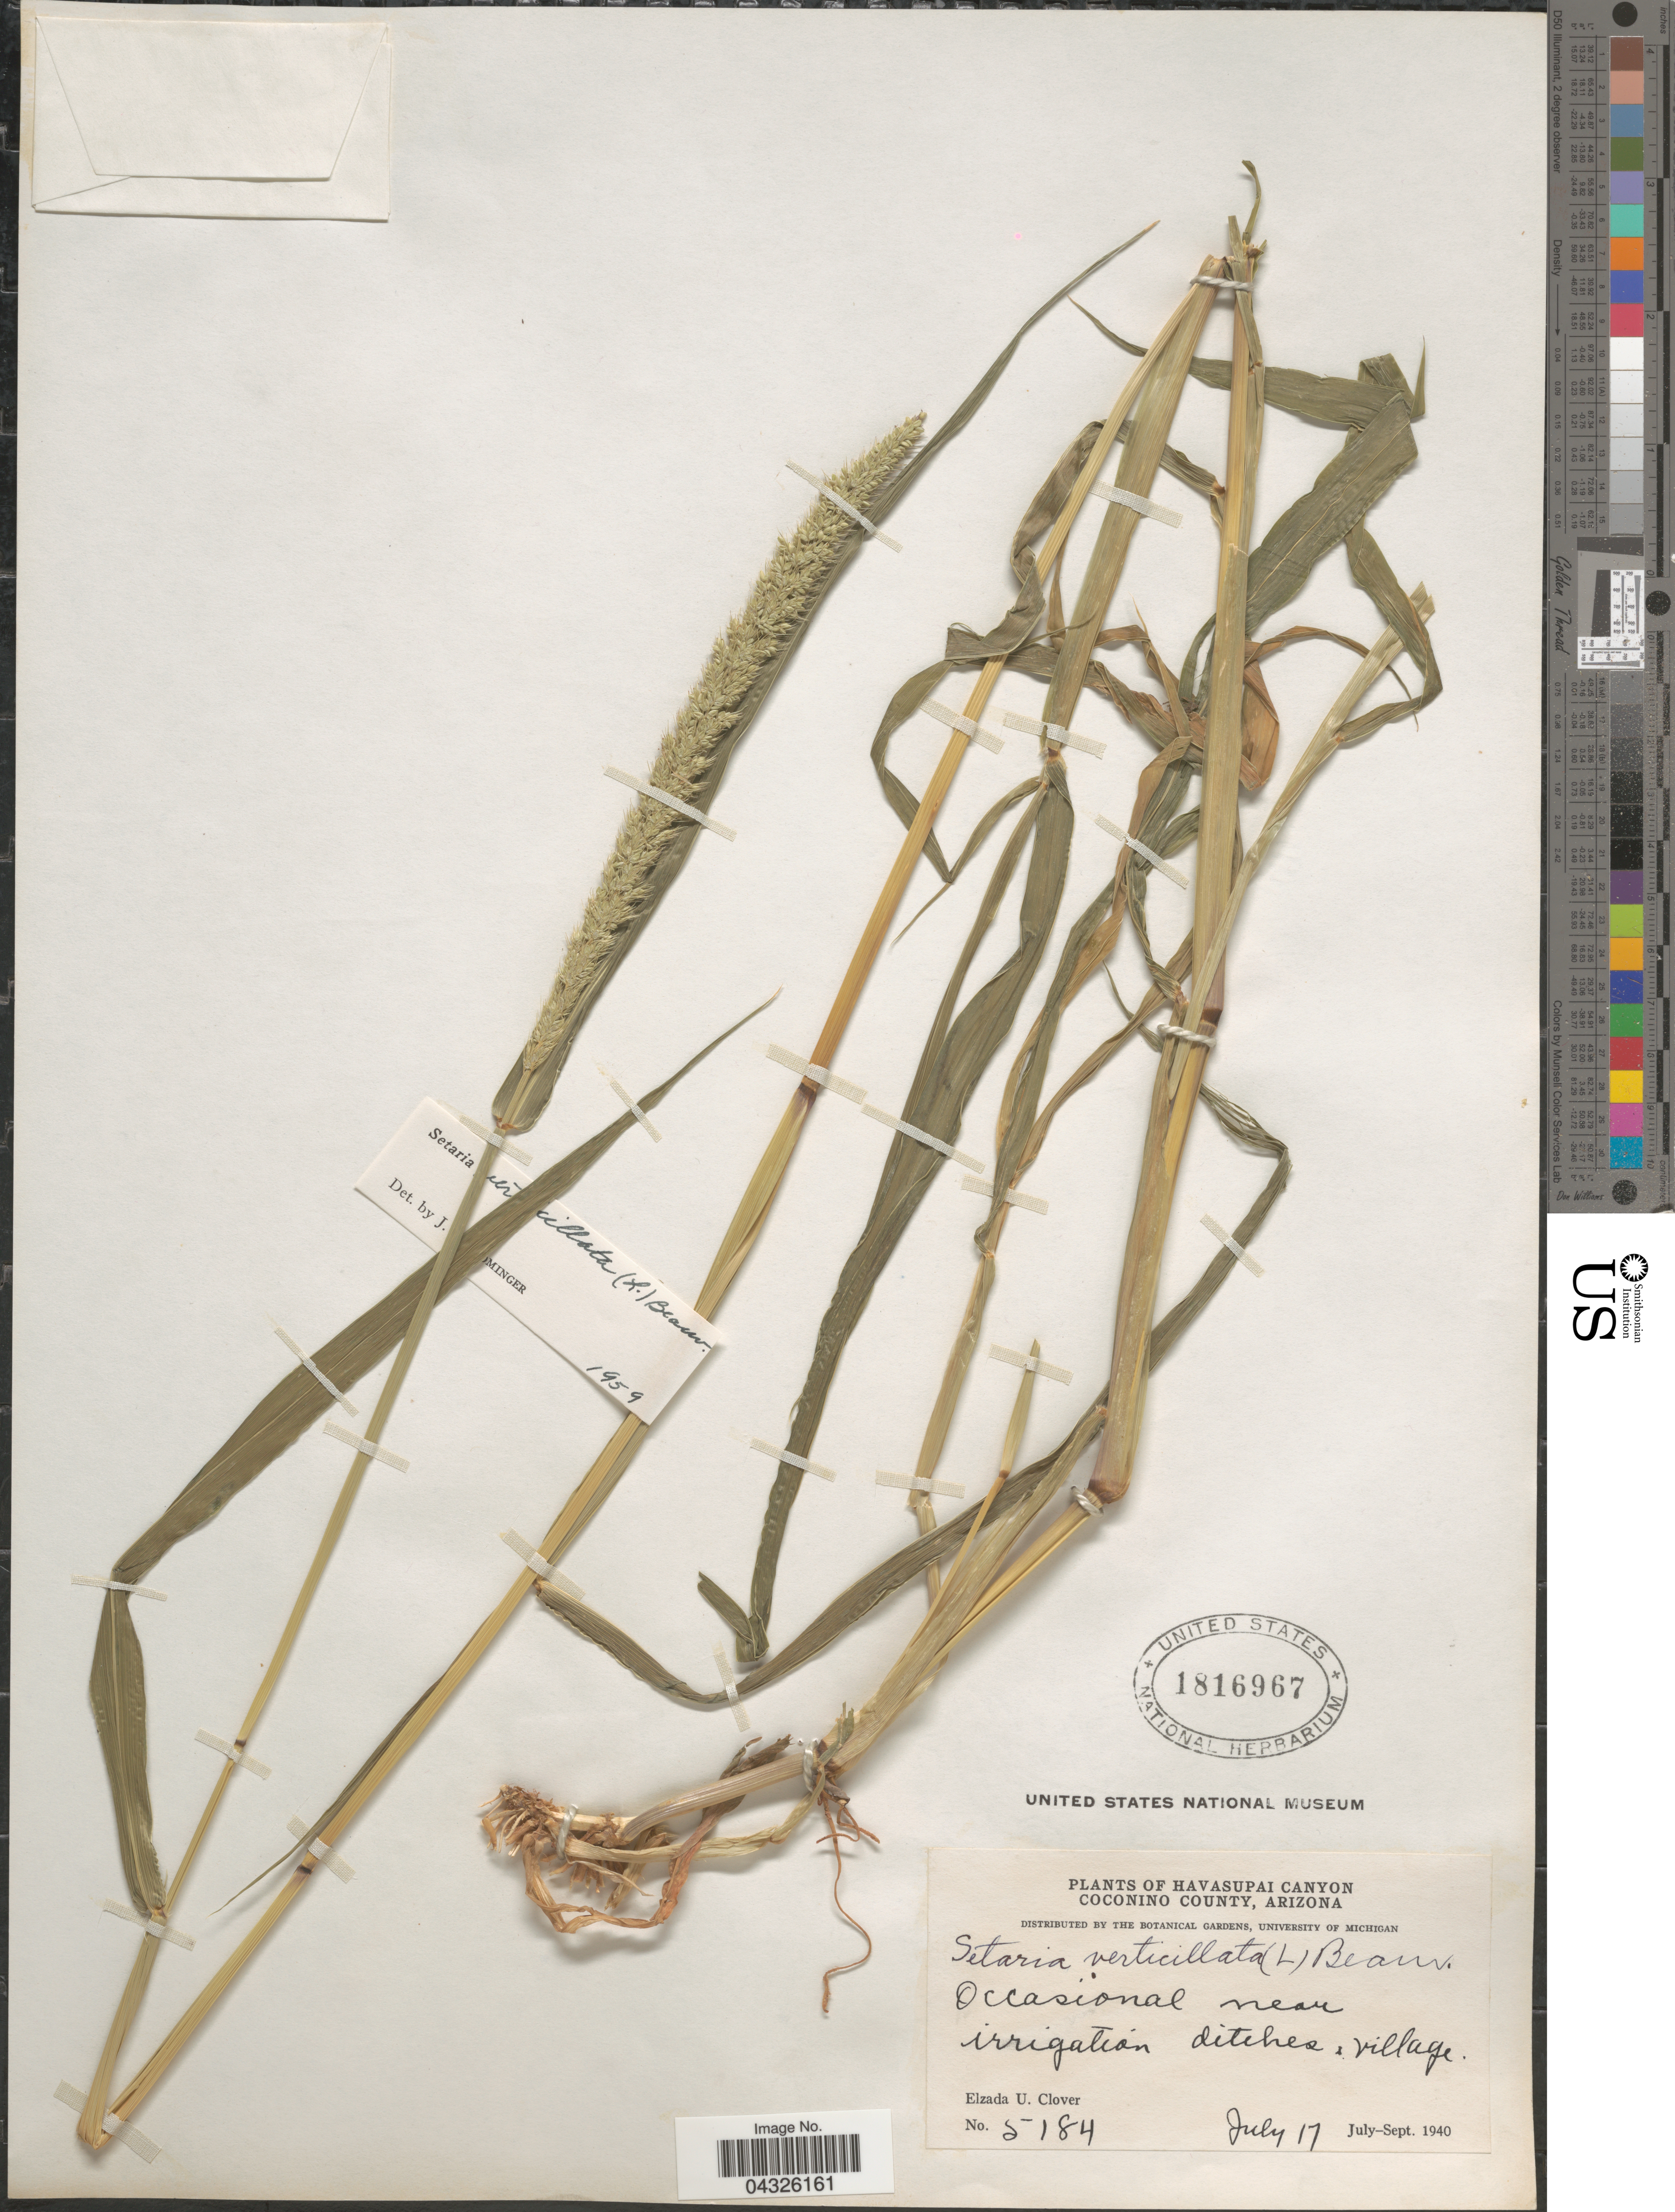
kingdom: Plantae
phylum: Tracheophyta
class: Liliopsida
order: Poales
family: Poaceae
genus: Setaria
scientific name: Setaria verticillata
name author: (L.) P. Beauv.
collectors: E. U. Clover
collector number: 5184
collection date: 1940-07-17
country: United States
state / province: Arizona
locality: Havasupai Canyon. Coconino County.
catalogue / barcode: US 1816967